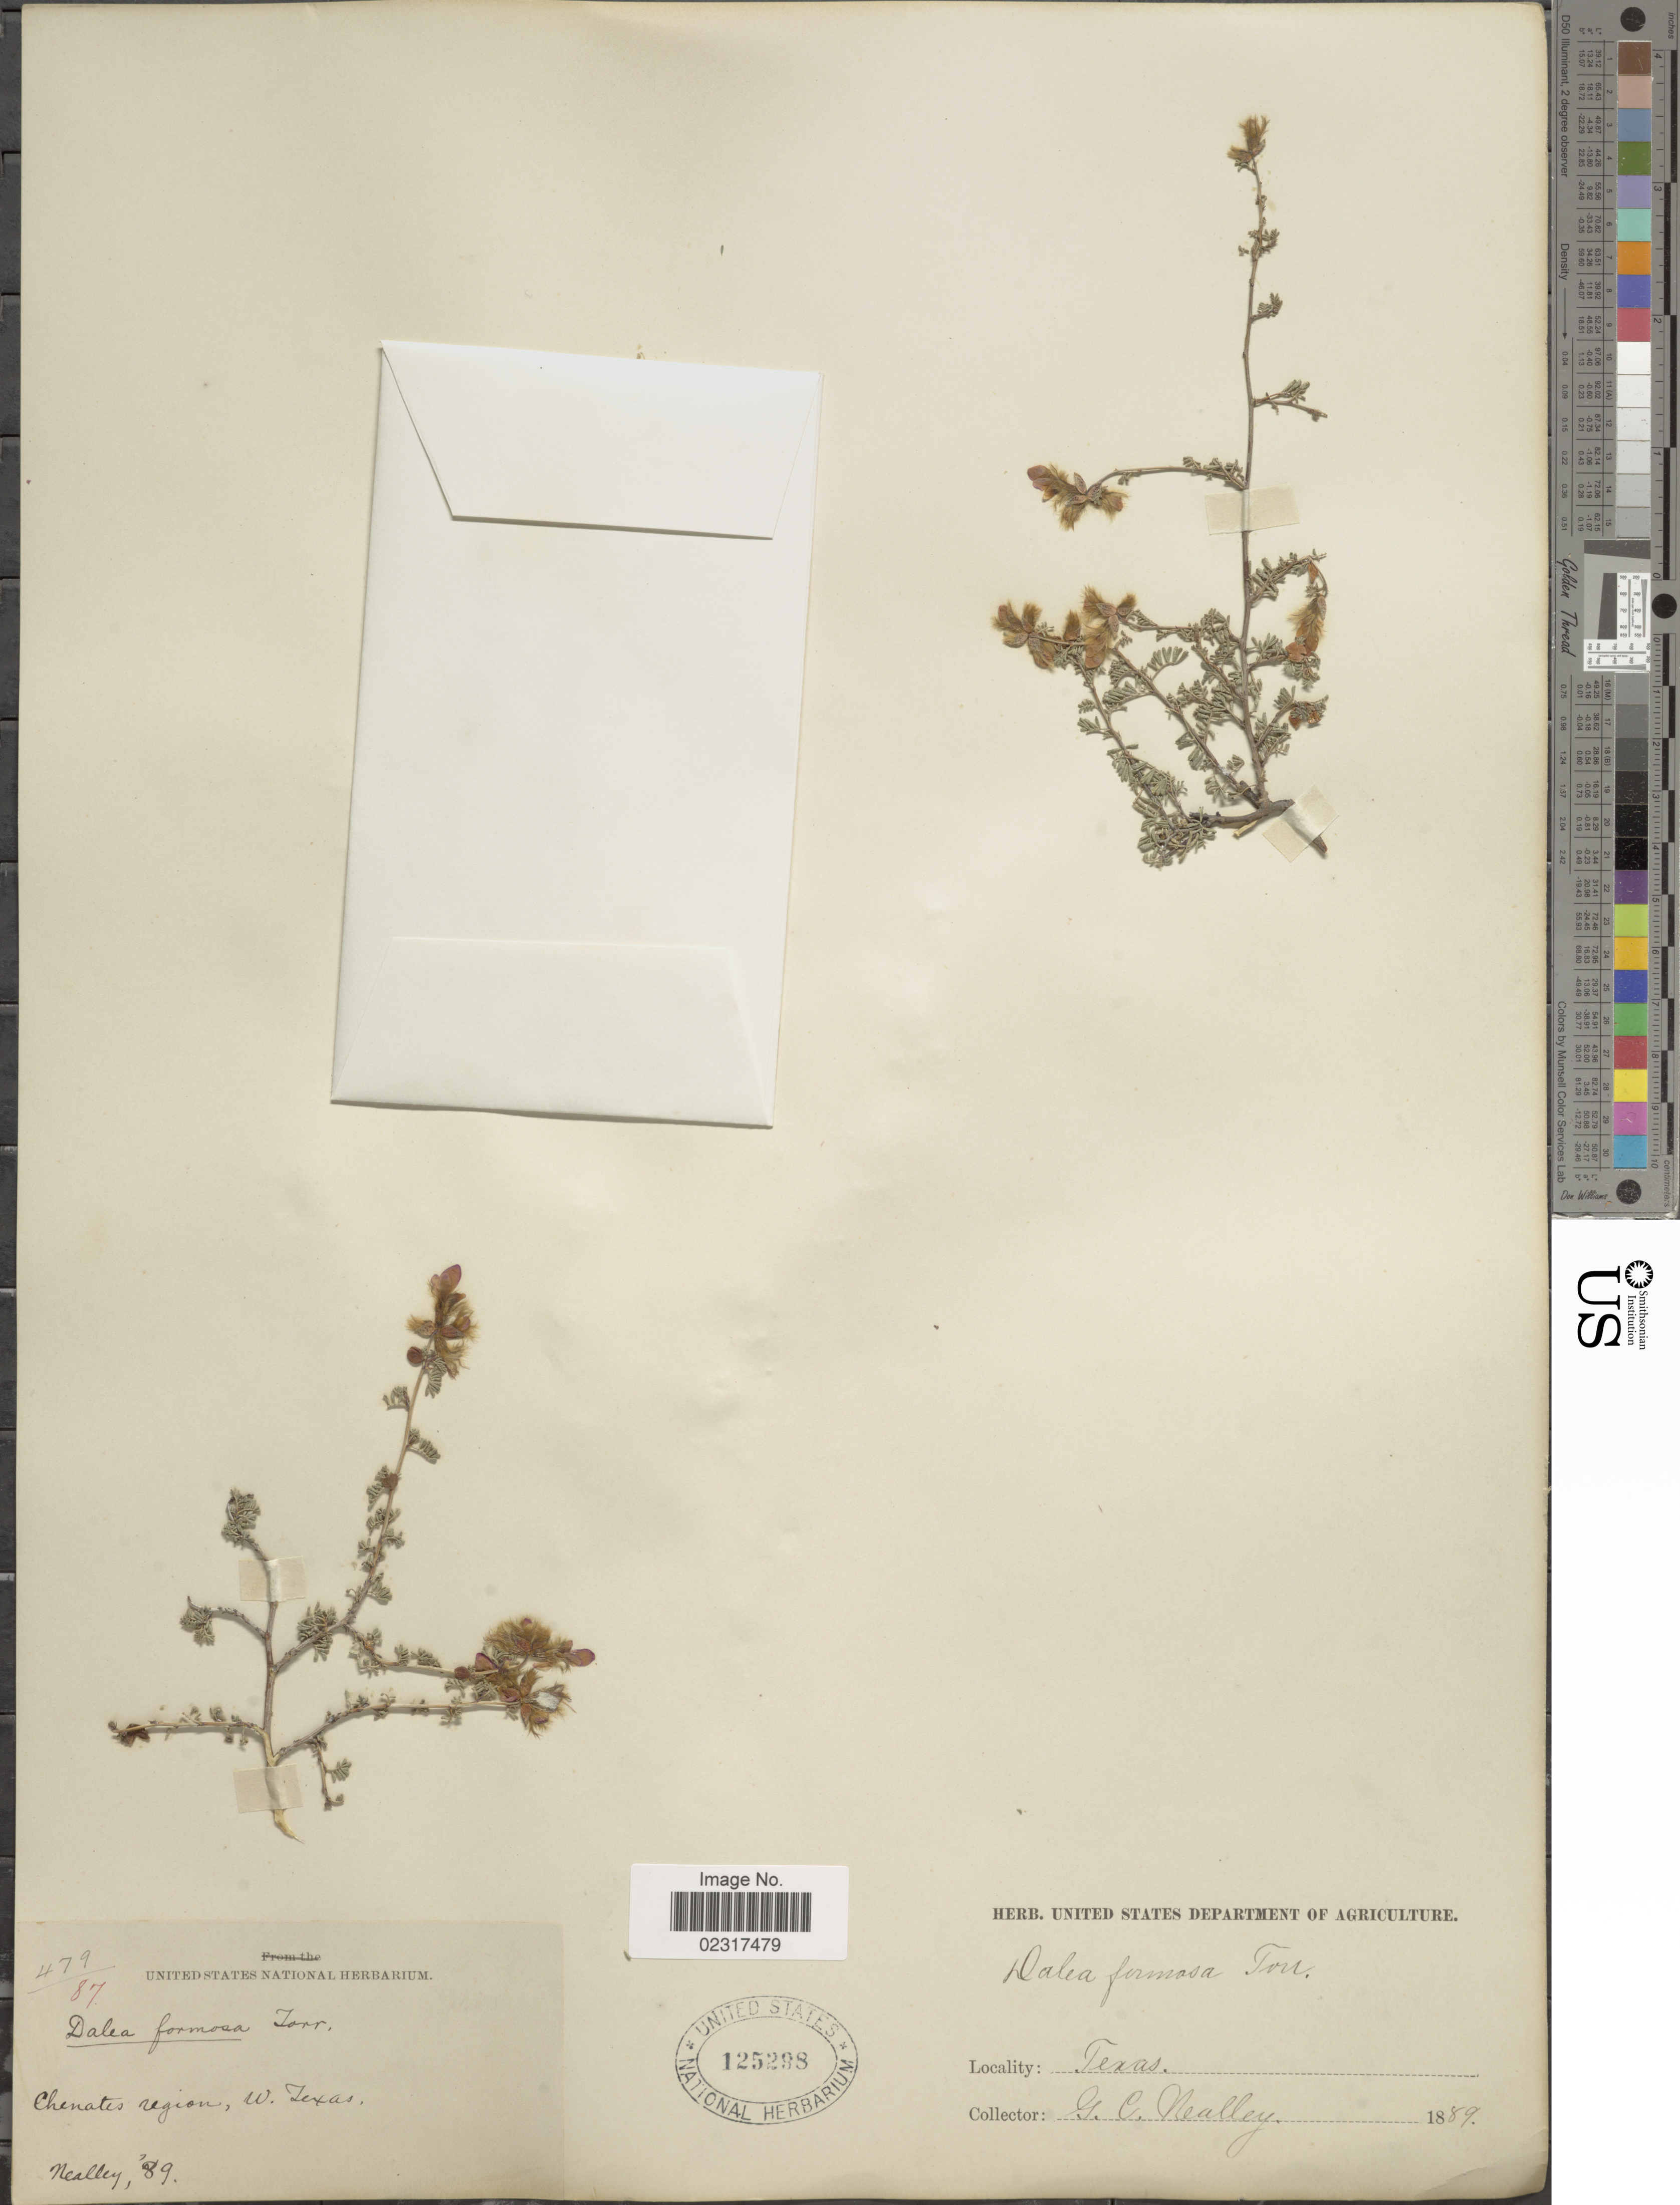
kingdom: Plantae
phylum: Tracheophyta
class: Magnoliopsida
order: Fabales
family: Fabaceae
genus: Dalea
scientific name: Dalea formosa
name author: Torr.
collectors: G. C. Nealley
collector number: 479/87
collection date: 1889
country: United States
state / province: Texas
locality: Chenates region, W. Texas.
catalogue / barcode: US 125288